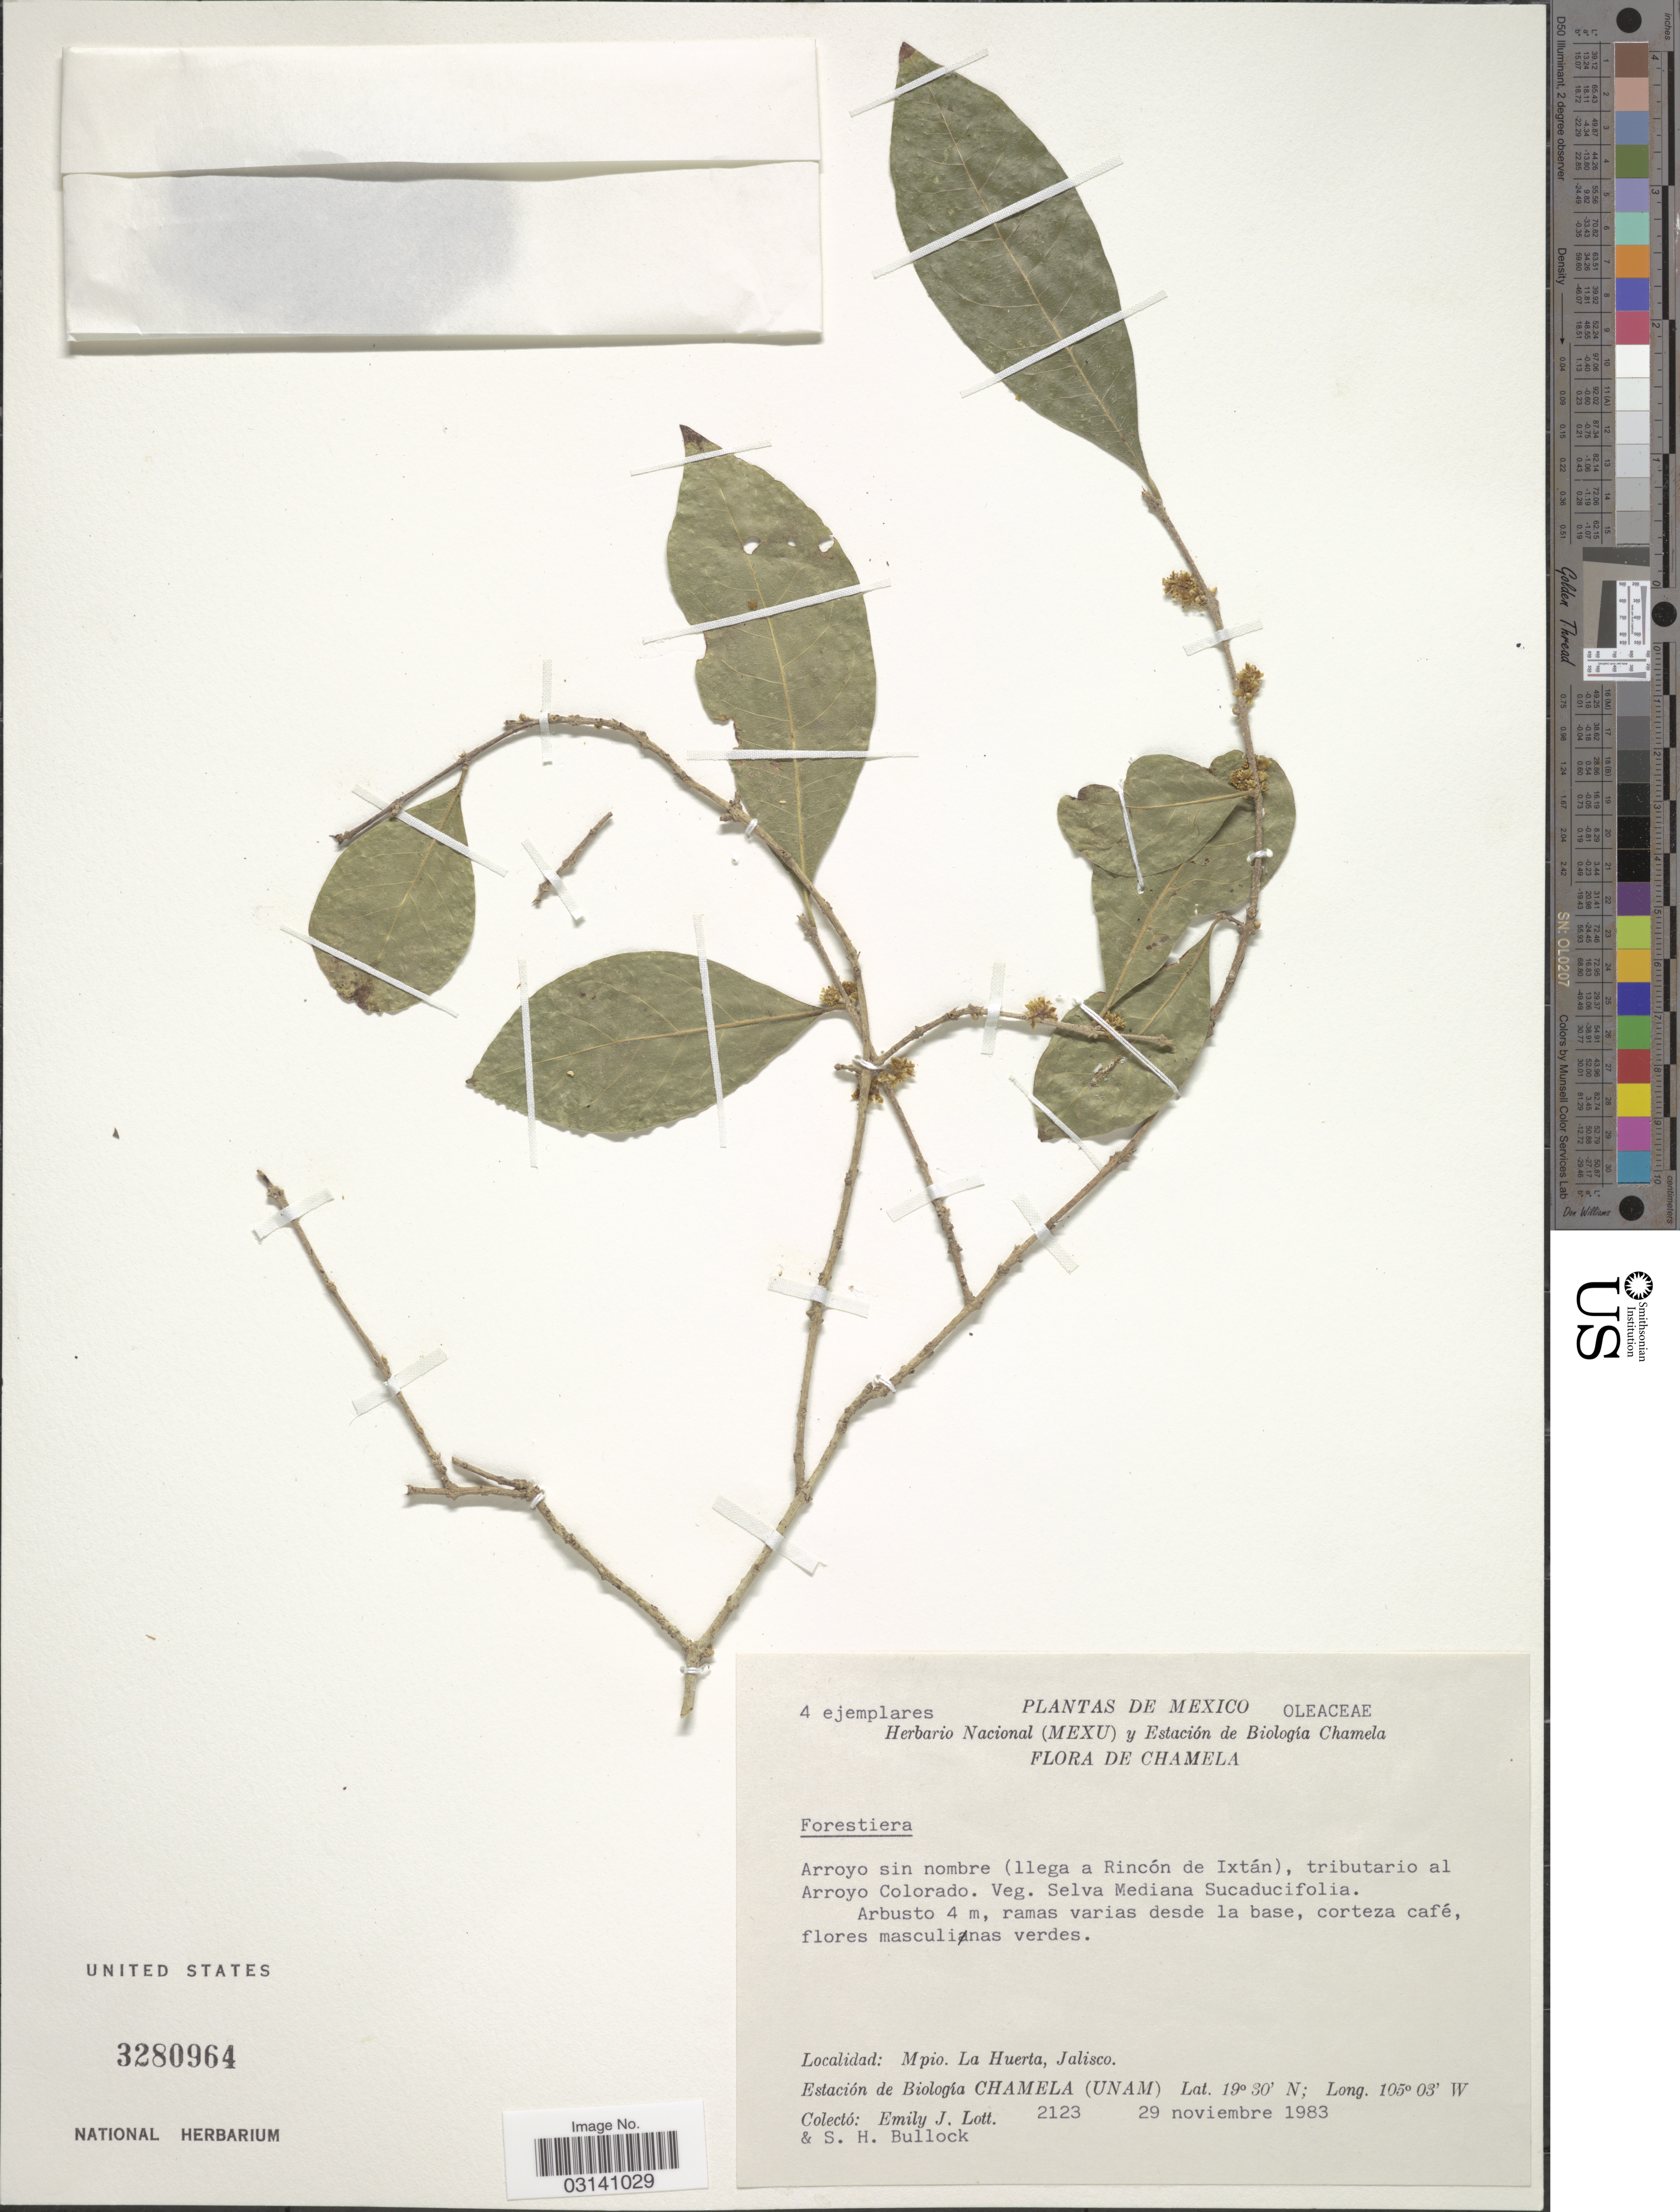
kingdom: Plantae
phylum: Tracheophyta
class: Magnoliopsida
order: Lamiales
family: Oleaceae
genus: Forestiera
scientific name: Forestiera sp.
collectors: E. J. Lott & S. H. Bullock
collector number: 2123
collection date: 1983-11-29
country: Mexico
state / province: Jalisco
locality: Chamela. Mpio. La Huerta. Estación de Biología Chamela (UNAM).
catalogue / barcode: US 3280964